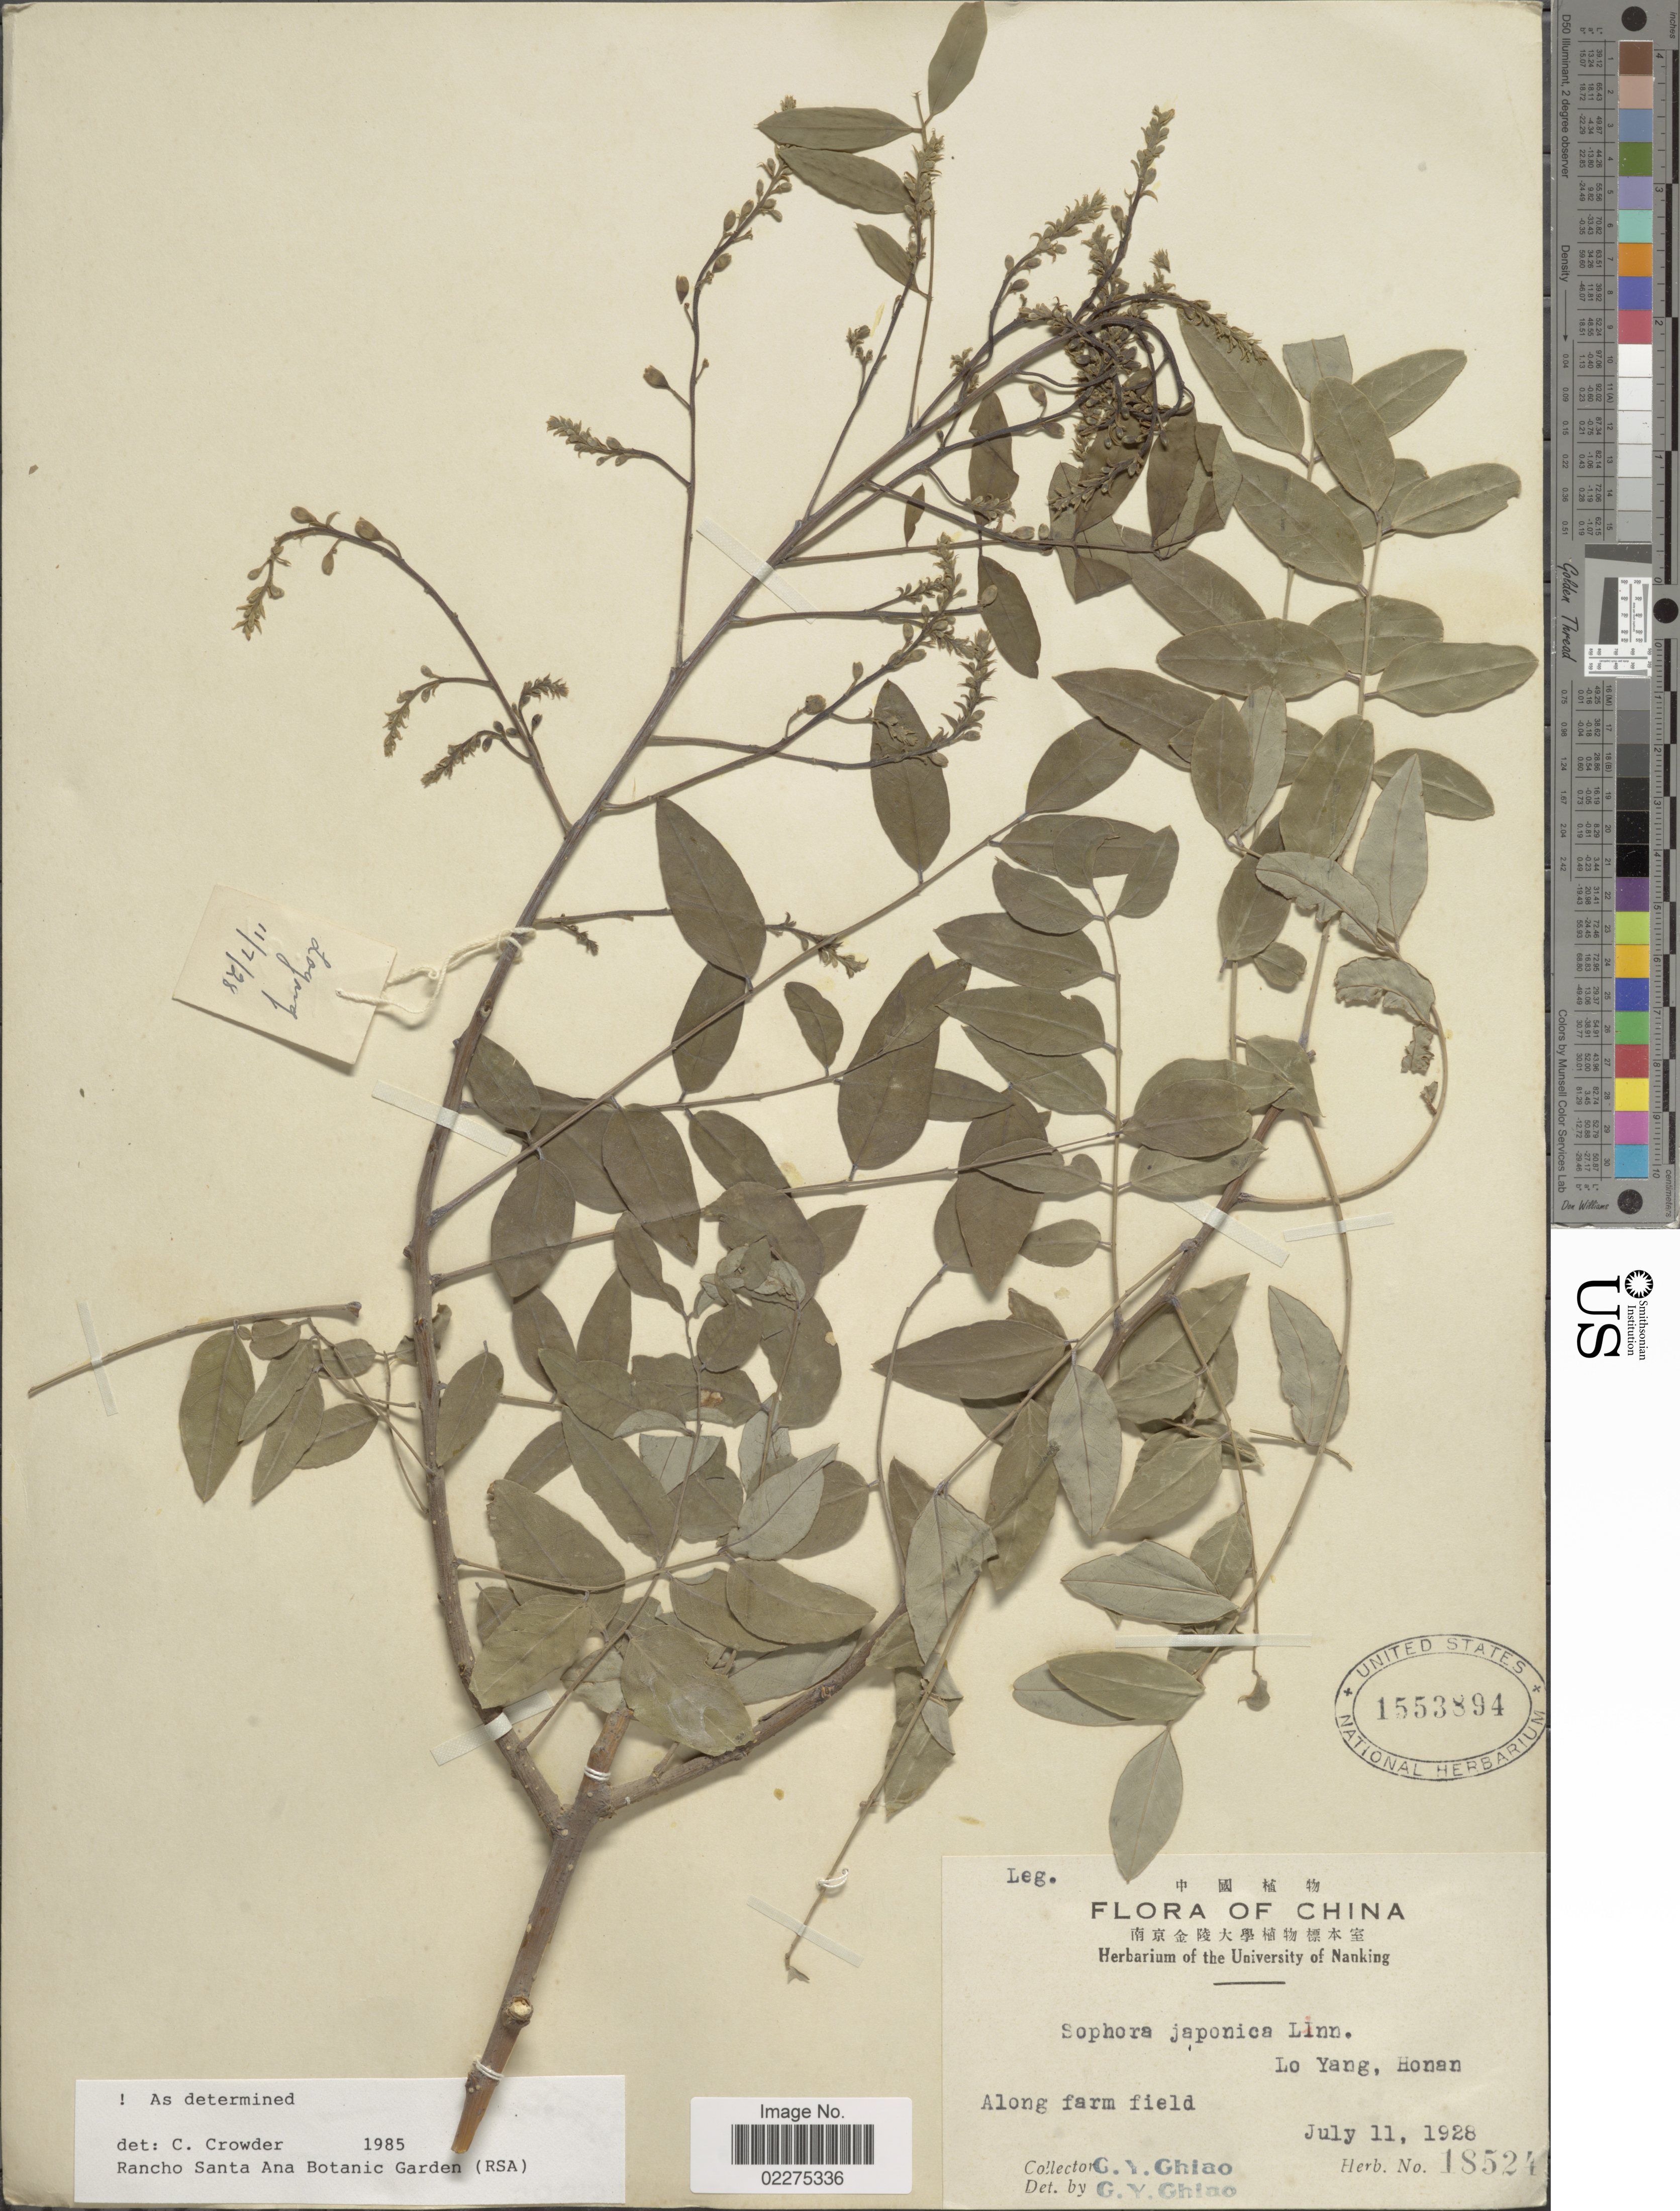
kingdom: Plantae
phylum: Tracheophyta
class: Magnoliopsida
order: Fabales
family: Fabaceae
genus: Sophora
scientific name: Sophora japonica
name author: L.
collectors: C. Y. Chiao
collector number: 18524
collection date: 1928-07-11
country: China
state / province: Henan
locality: Lo Yang, Honan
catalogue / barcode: US 1553894